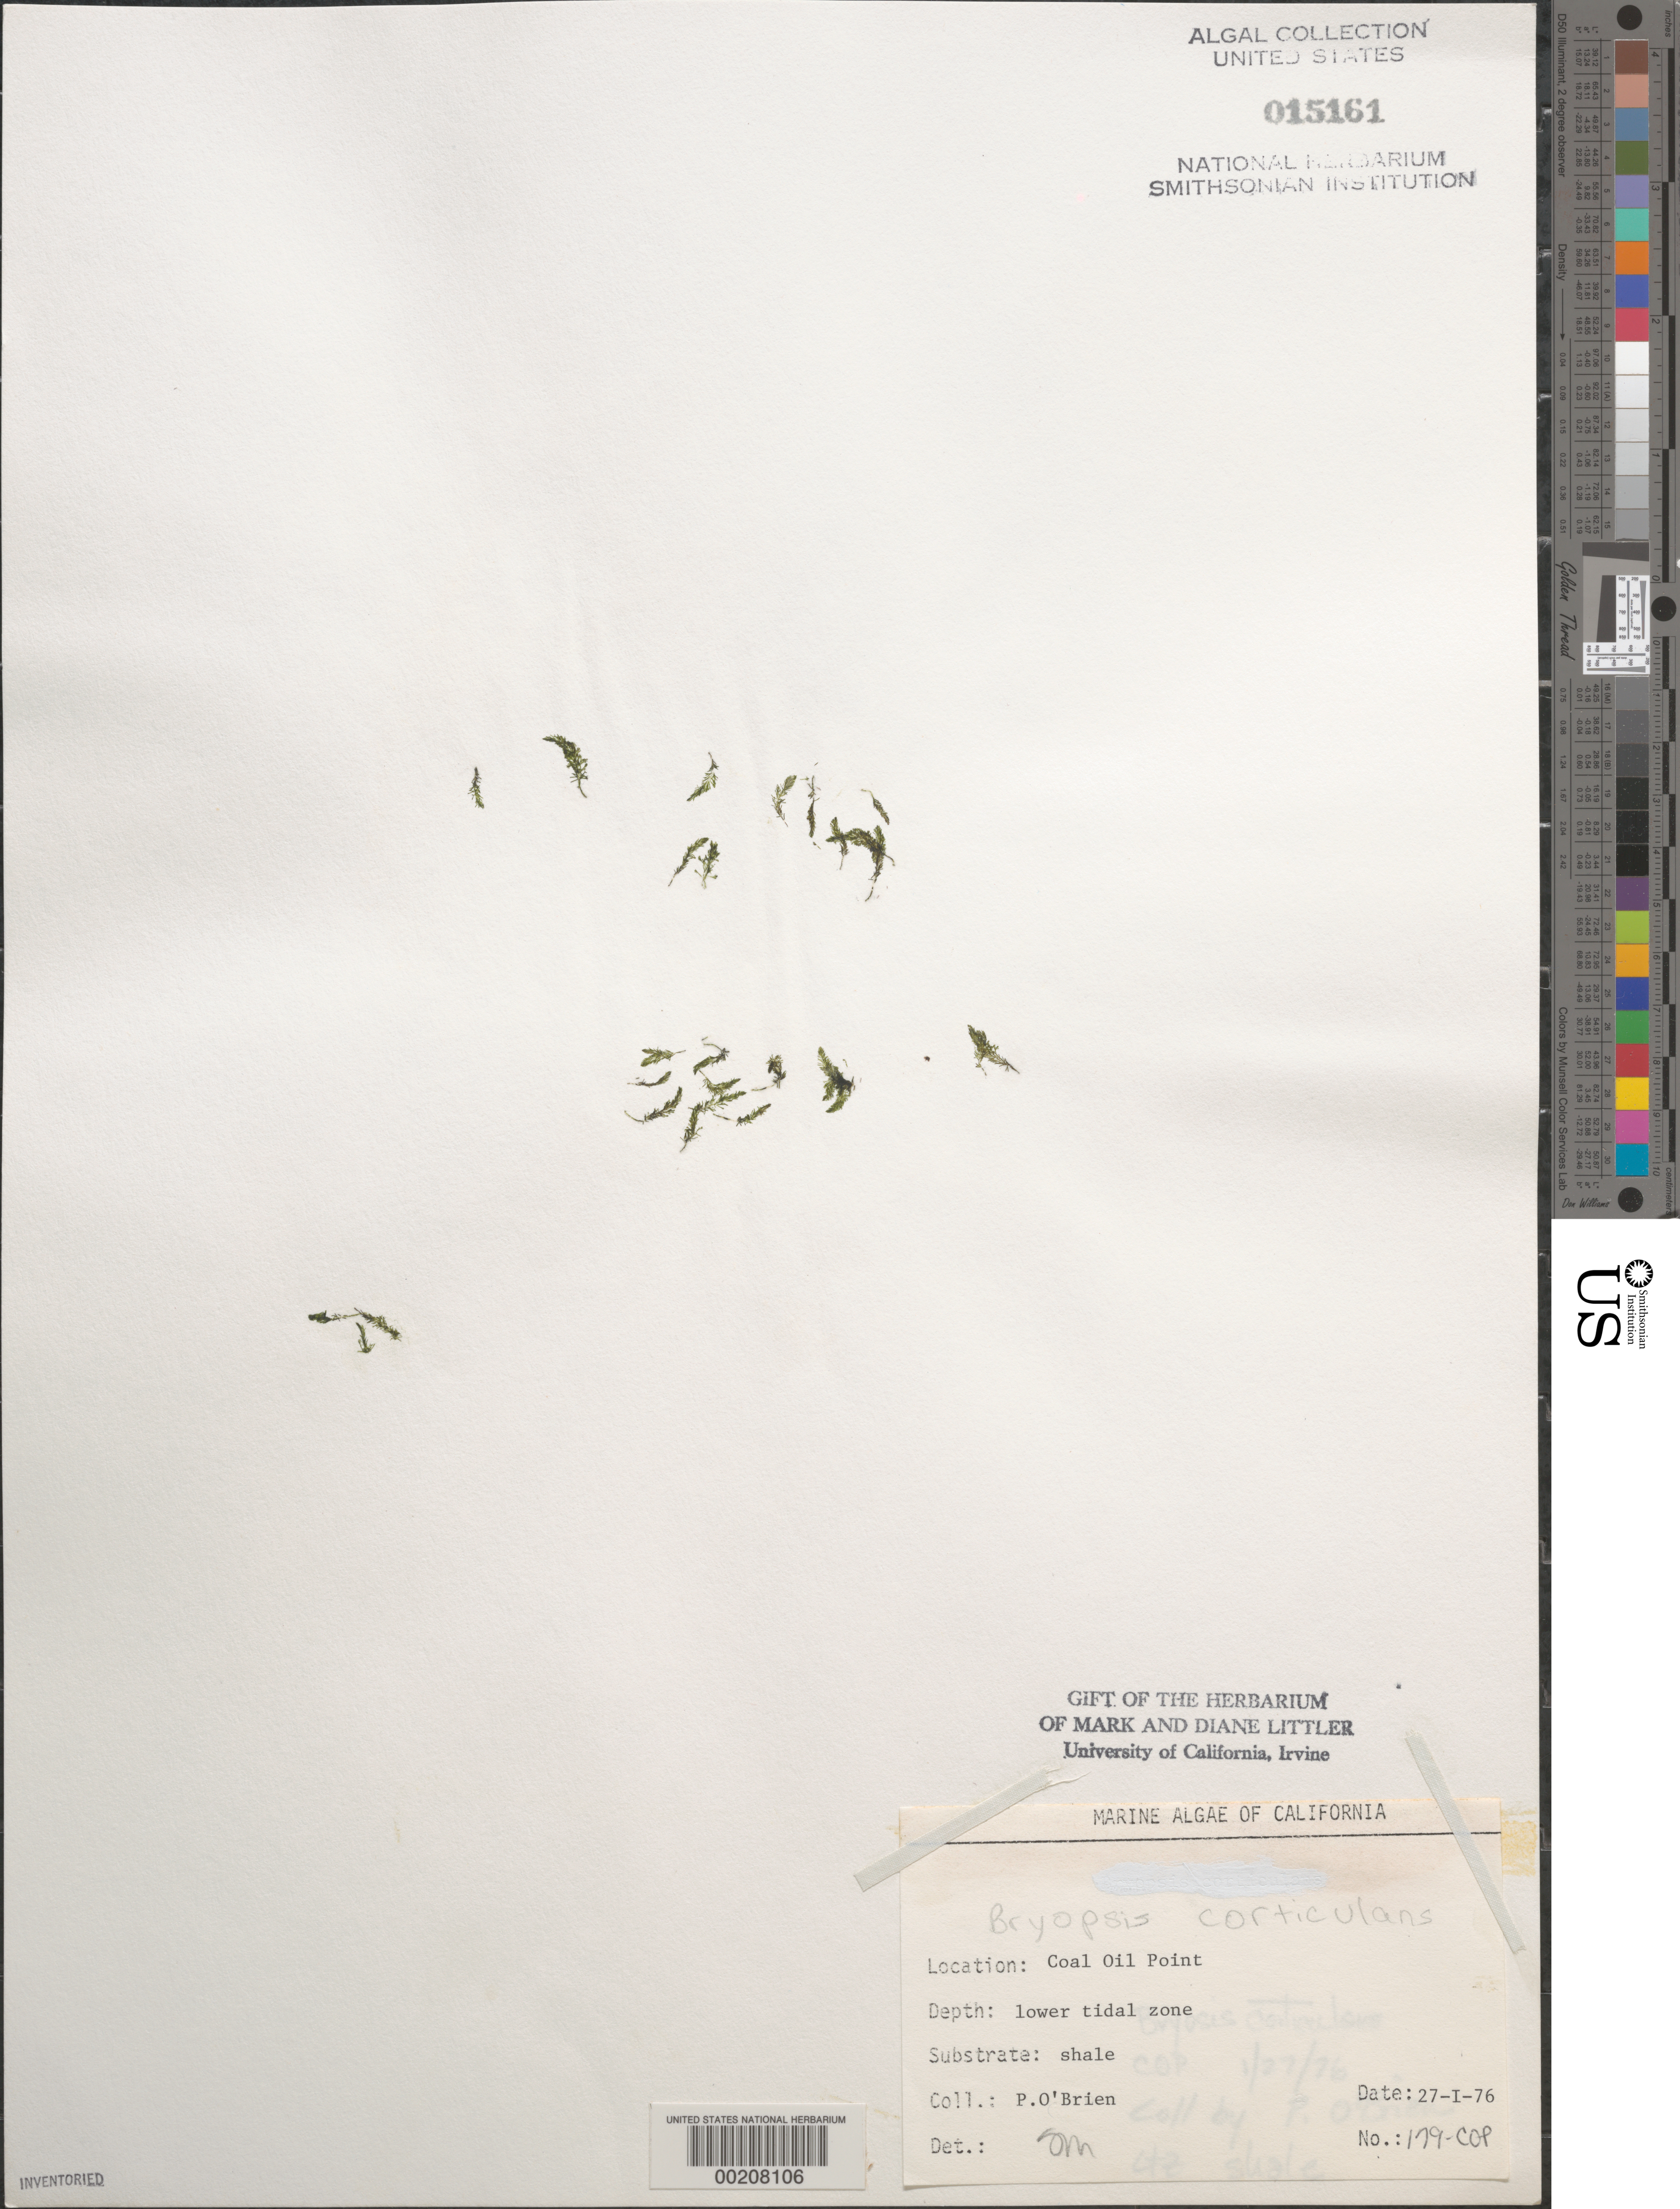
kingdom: Plantae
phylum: Chlorophyta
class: Ulvophyceae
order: Bryopsidales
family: Bryopsidaceae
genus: Bryopsis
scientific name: Bryopsis corticulans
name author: Setch. in Collins et al.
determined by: Murray, S. N.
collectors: P. O'Brien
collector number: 179-cop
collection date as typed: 27 Jan 1976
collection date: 1976-01-27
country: United States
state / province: California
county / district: Santa Barbara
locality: Coal Oil Point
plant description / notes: BLM-SOCALBIGHT Rocky Intertidal Survey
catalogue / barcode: US 15161